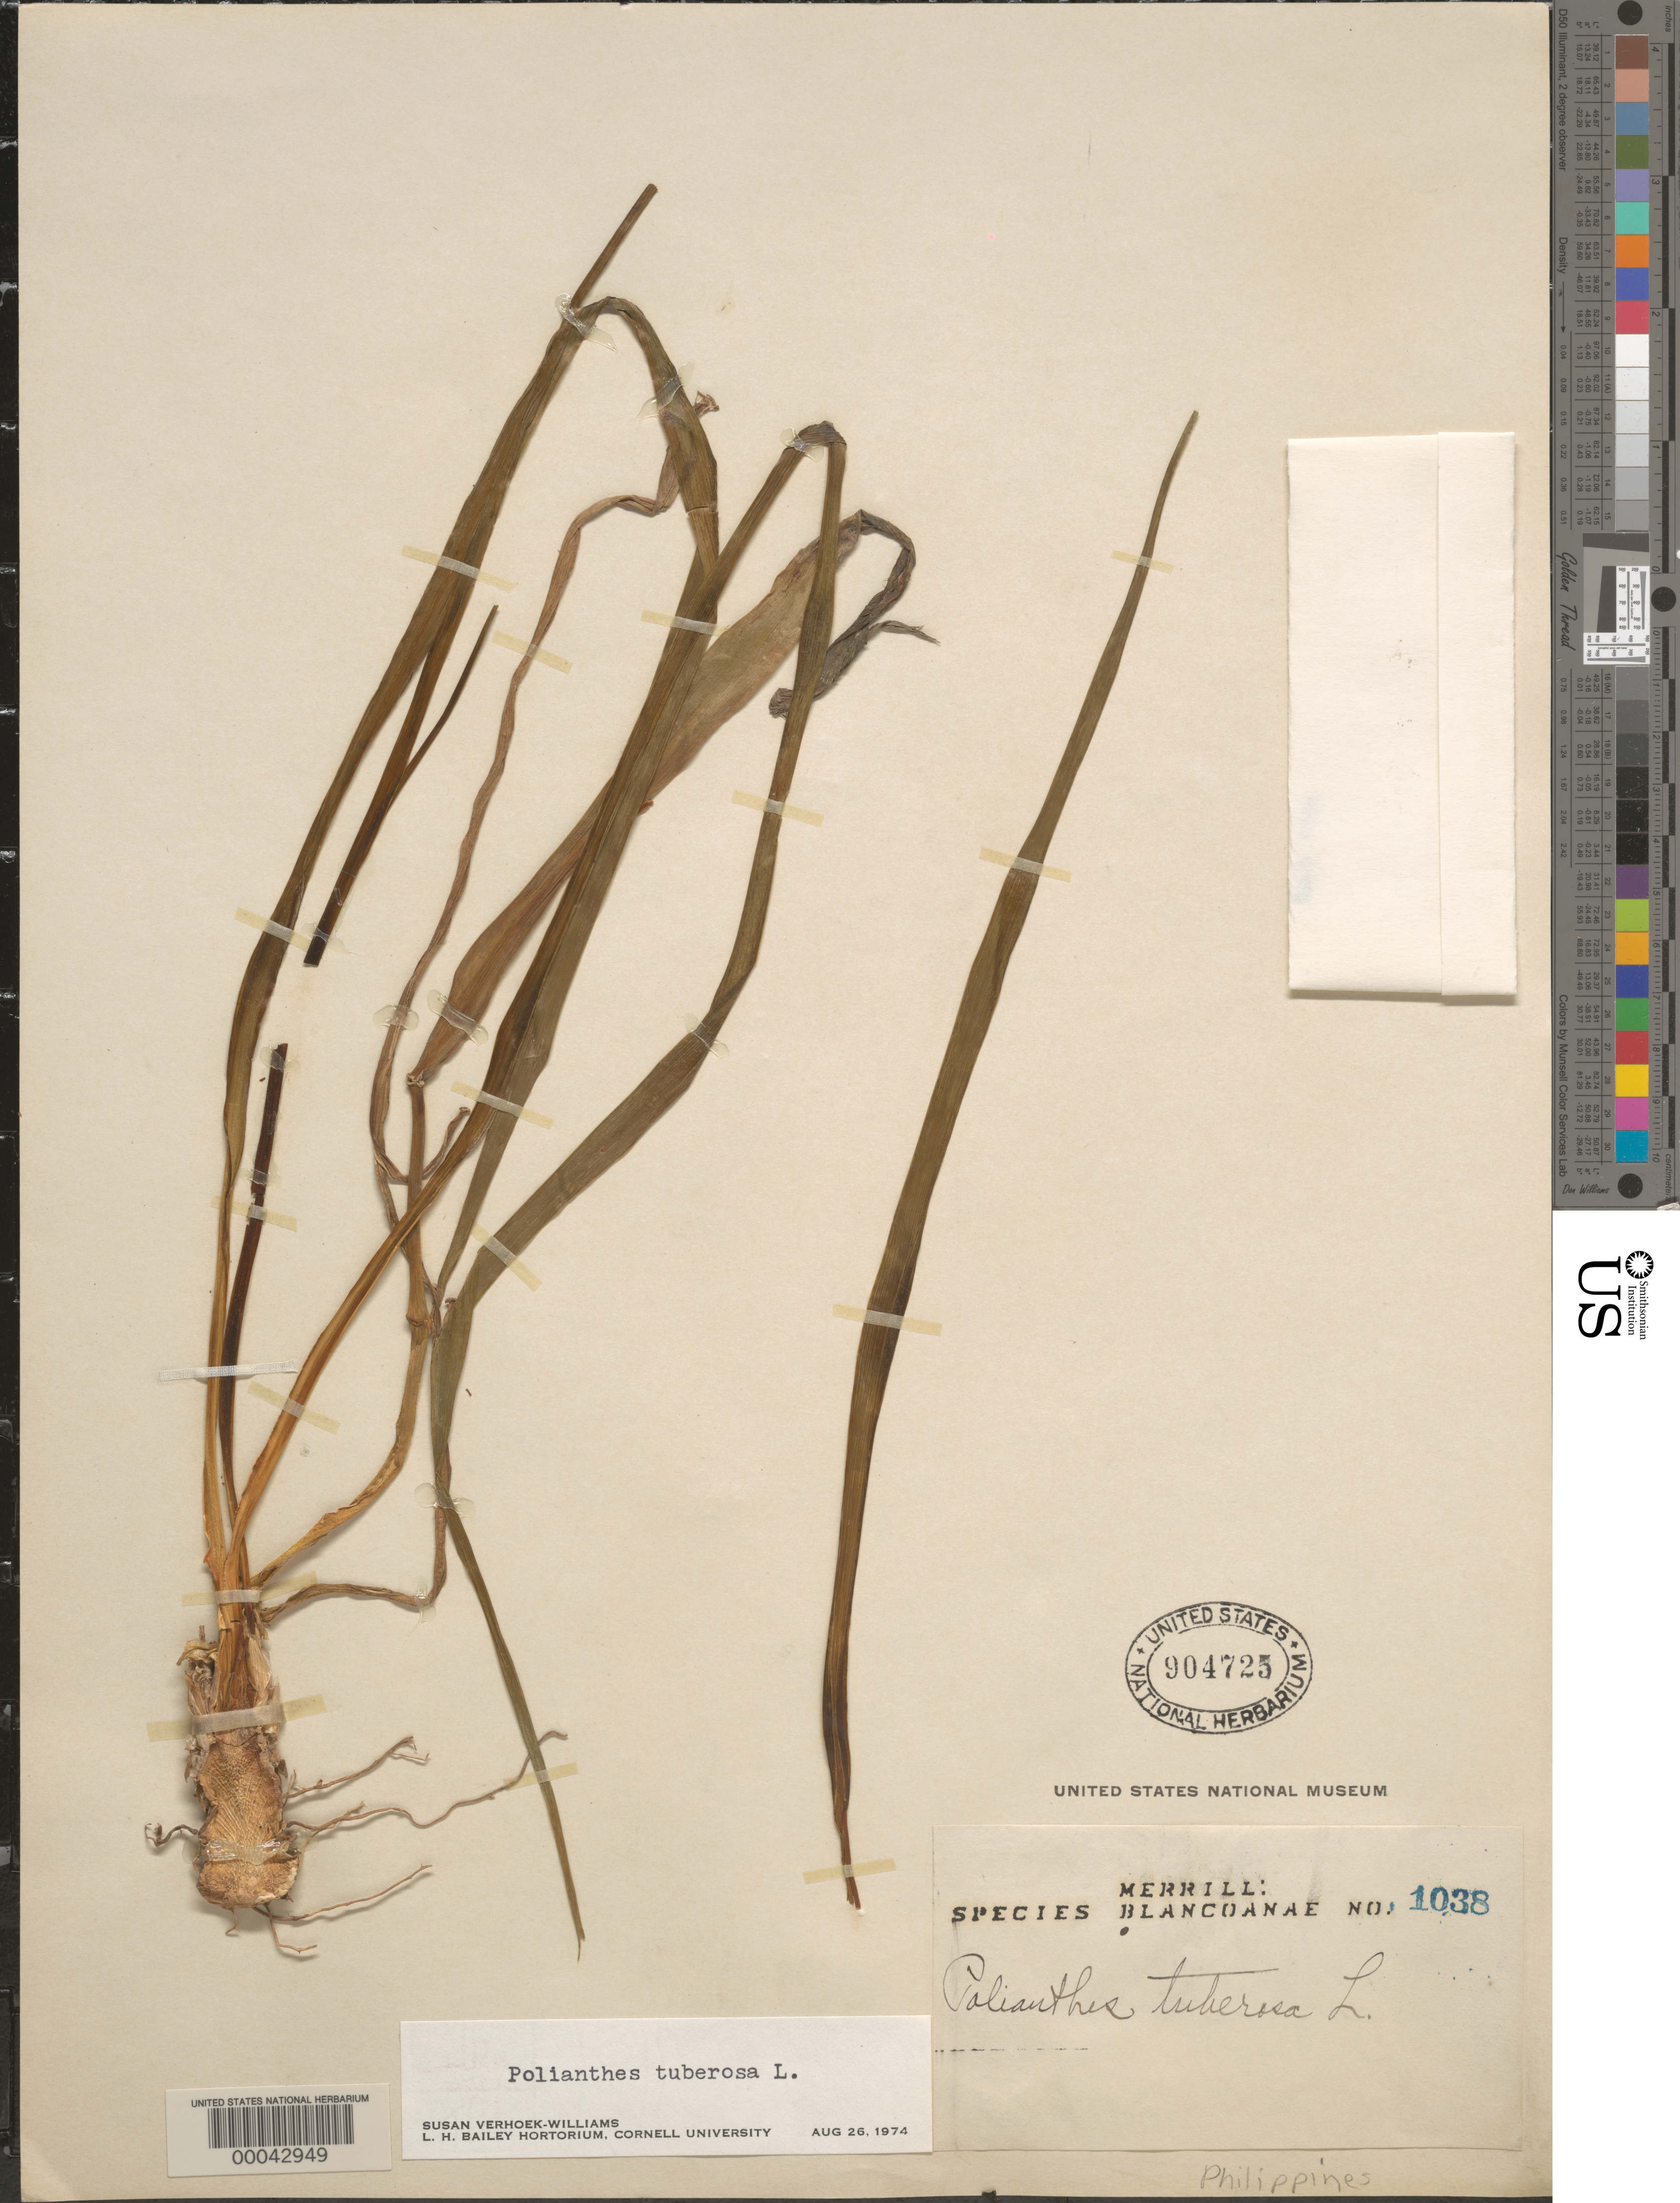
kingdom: Plantae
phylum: Tracheophyta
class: Liliopsida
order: Asparagales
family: Asparagaceae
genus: Polianthes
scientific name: Polianthes tuberosa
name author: L.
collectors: E. D. Merrill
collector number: Sp. Blancoan. 1038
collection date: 1916-10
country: Philippines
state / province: Calabarzon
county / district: Batangas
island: Luzon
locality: Batangas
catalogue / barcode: US 904725